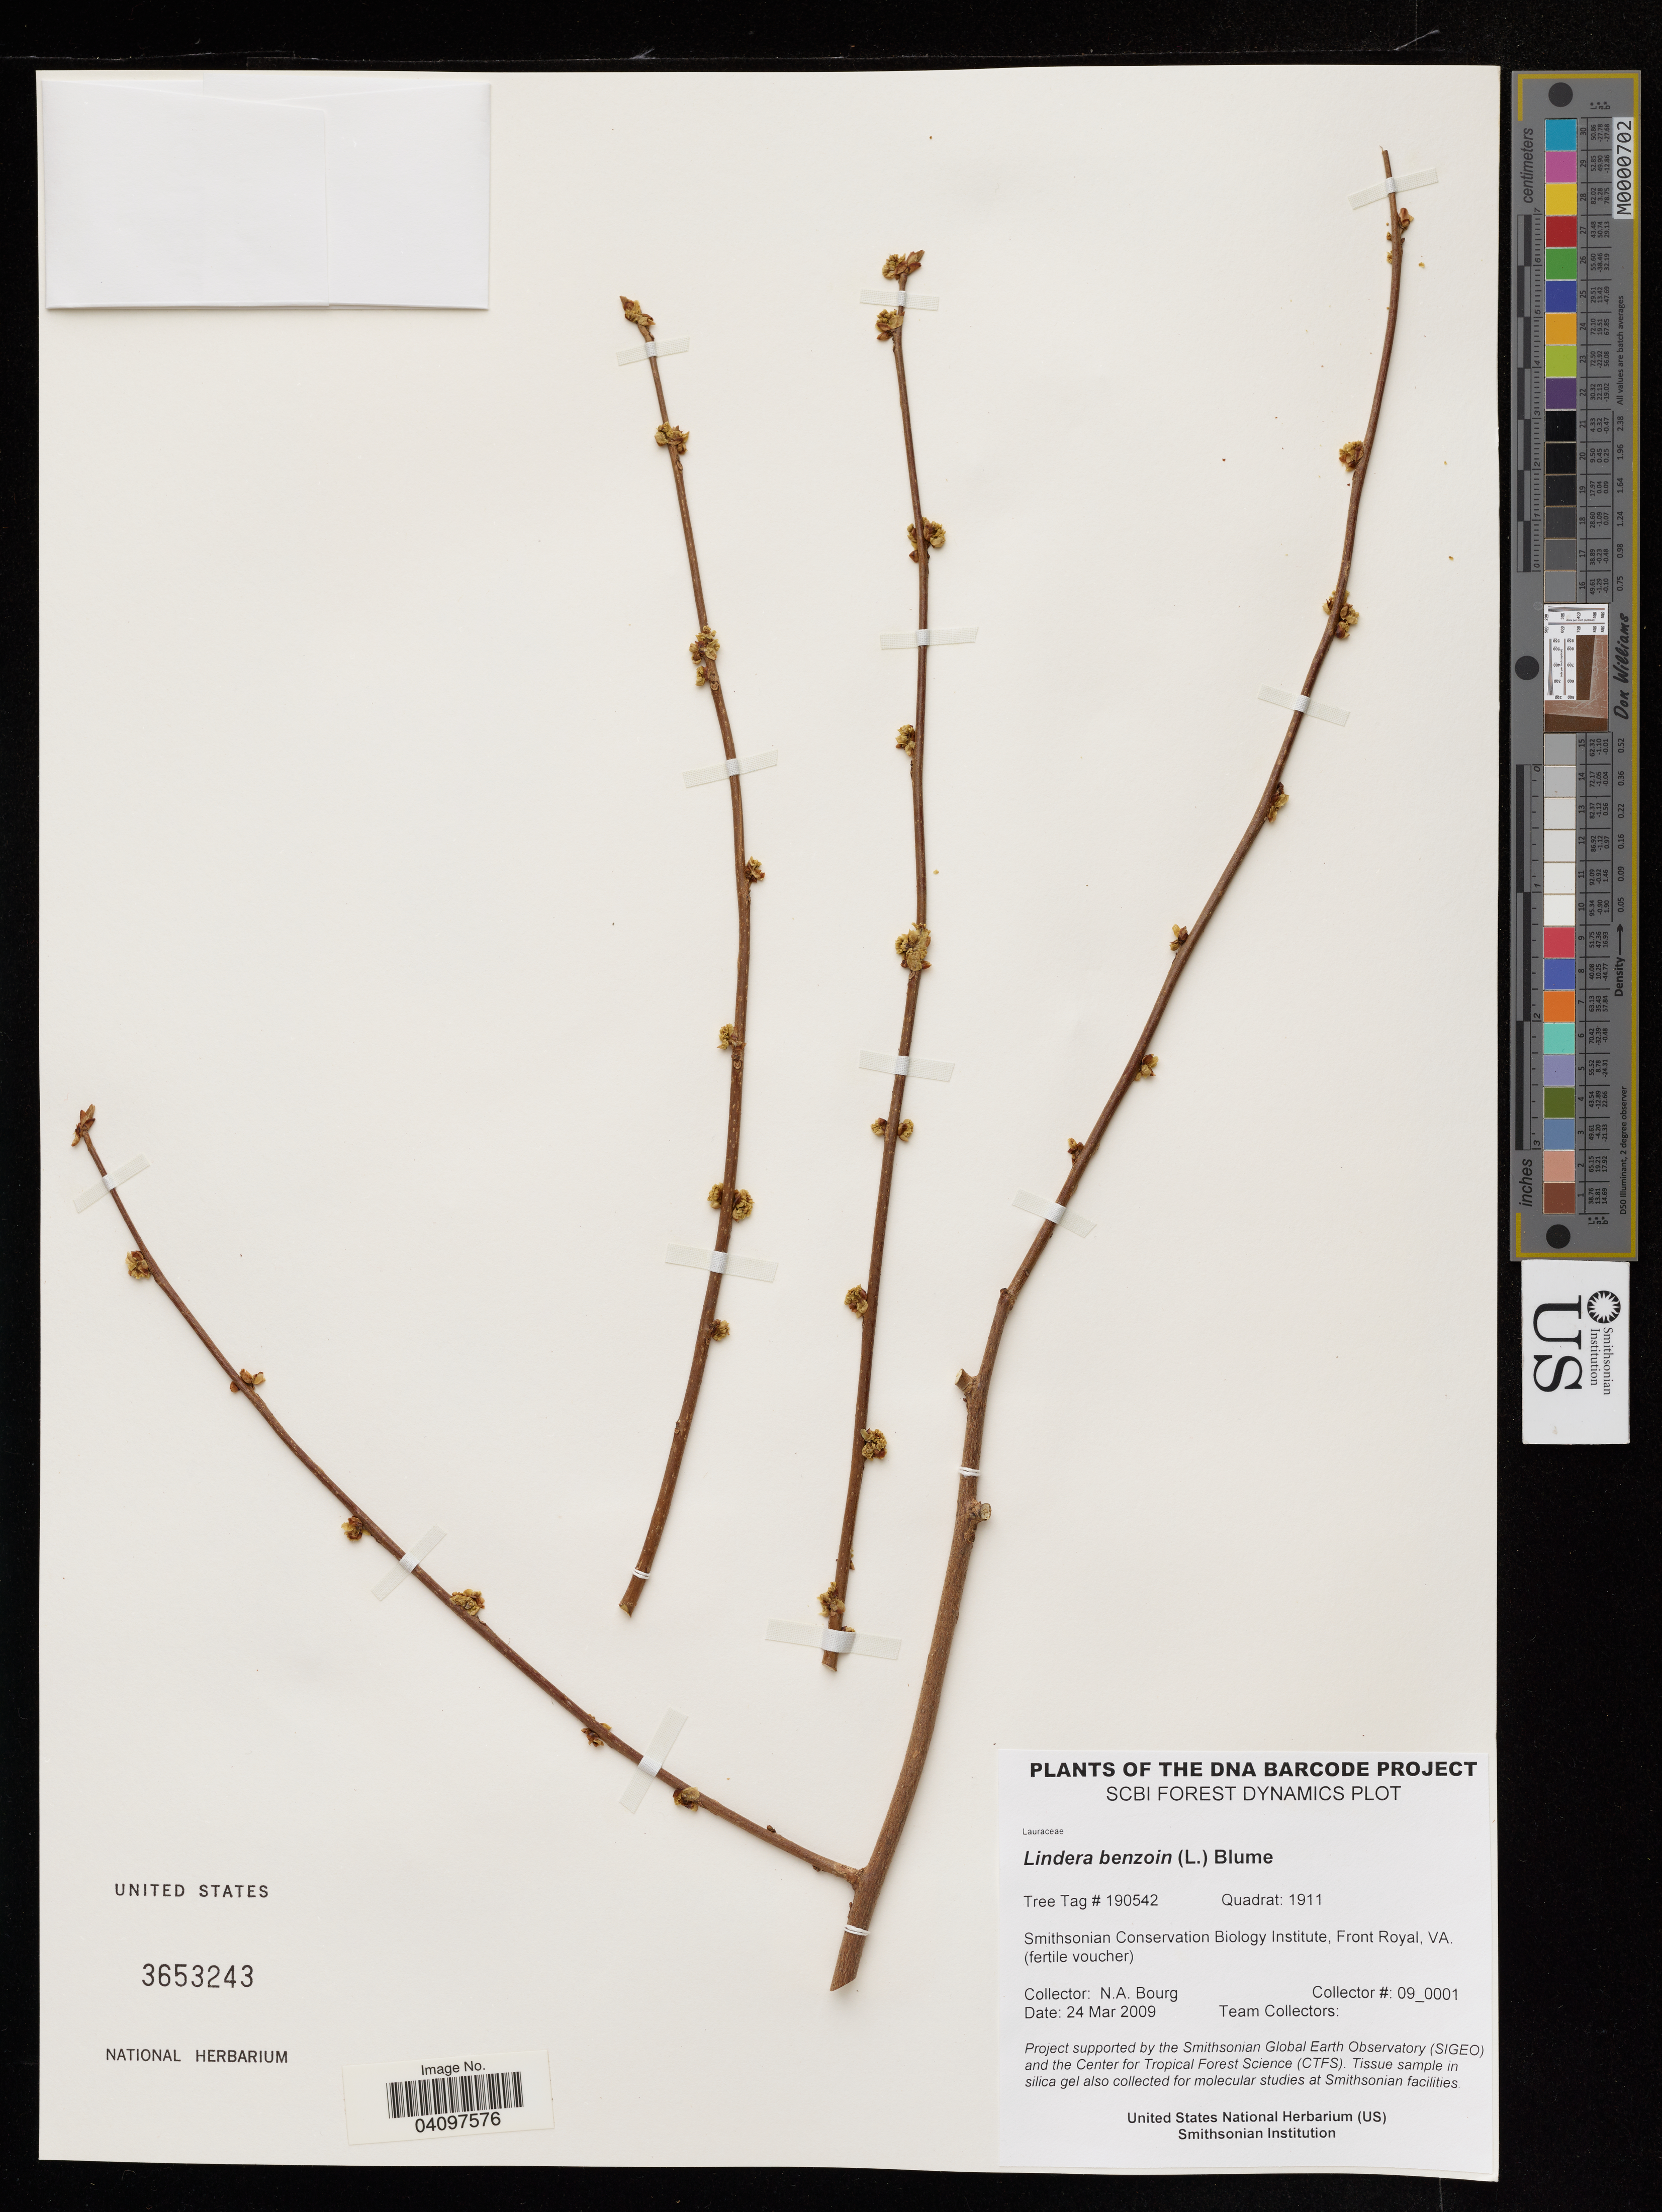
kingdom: Plantae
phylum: Tracheophyta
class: Magnoliopsida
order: Laurales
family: Lauraceae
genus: Lindera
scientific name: Lindera benzoin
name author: (L.) Blume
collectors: N. A. Bourg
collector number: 09_0001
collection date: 2009-03-24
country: United States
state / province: Virginia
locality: Smithsonian Conservation Biology Institute, Front Royal.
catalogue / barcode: US 3653243